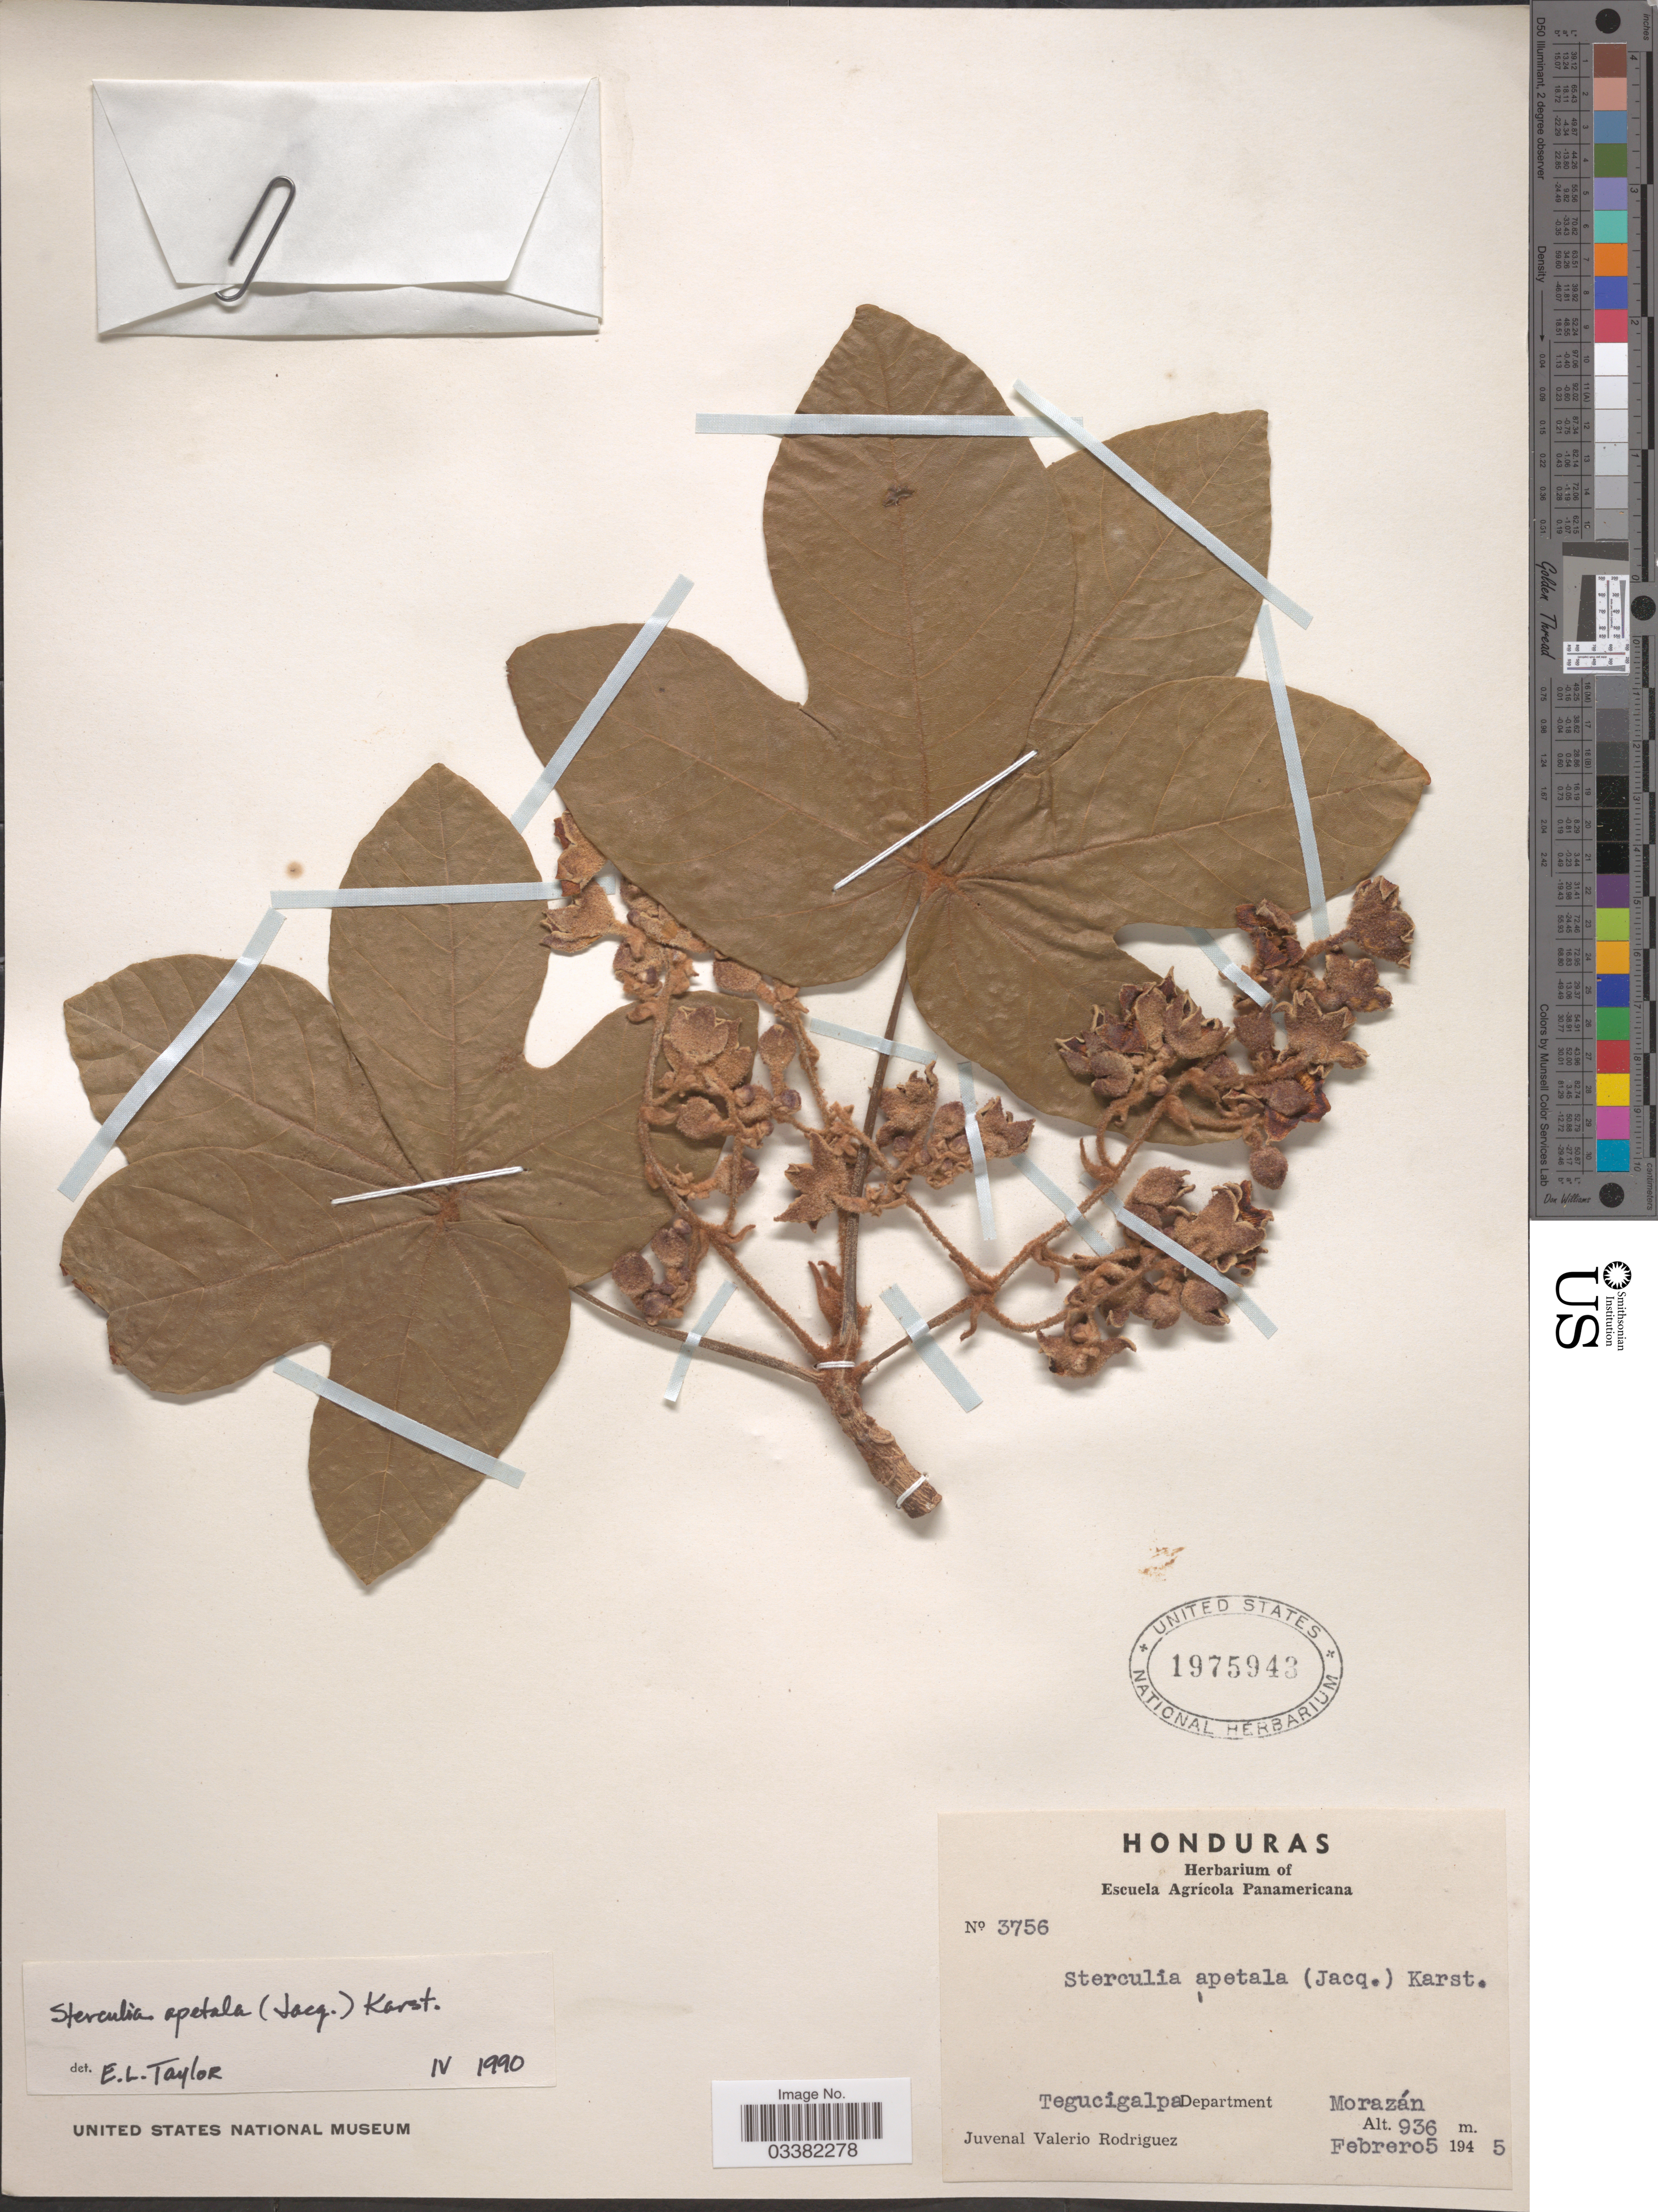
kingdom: Plantae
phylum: Tracheophyta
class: Magnoliopsida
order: Malvales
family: Malvaceae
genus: Sterculia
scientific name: Sterculia apetala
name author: (Jacq.) H. Karst.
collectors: J. Rodriguez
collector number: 3756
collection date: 1945-02-05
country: Honduras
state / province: Fco. Morazán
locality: Tegucigalpa. Department Morazán.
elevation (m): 936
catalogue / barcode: US 1975943